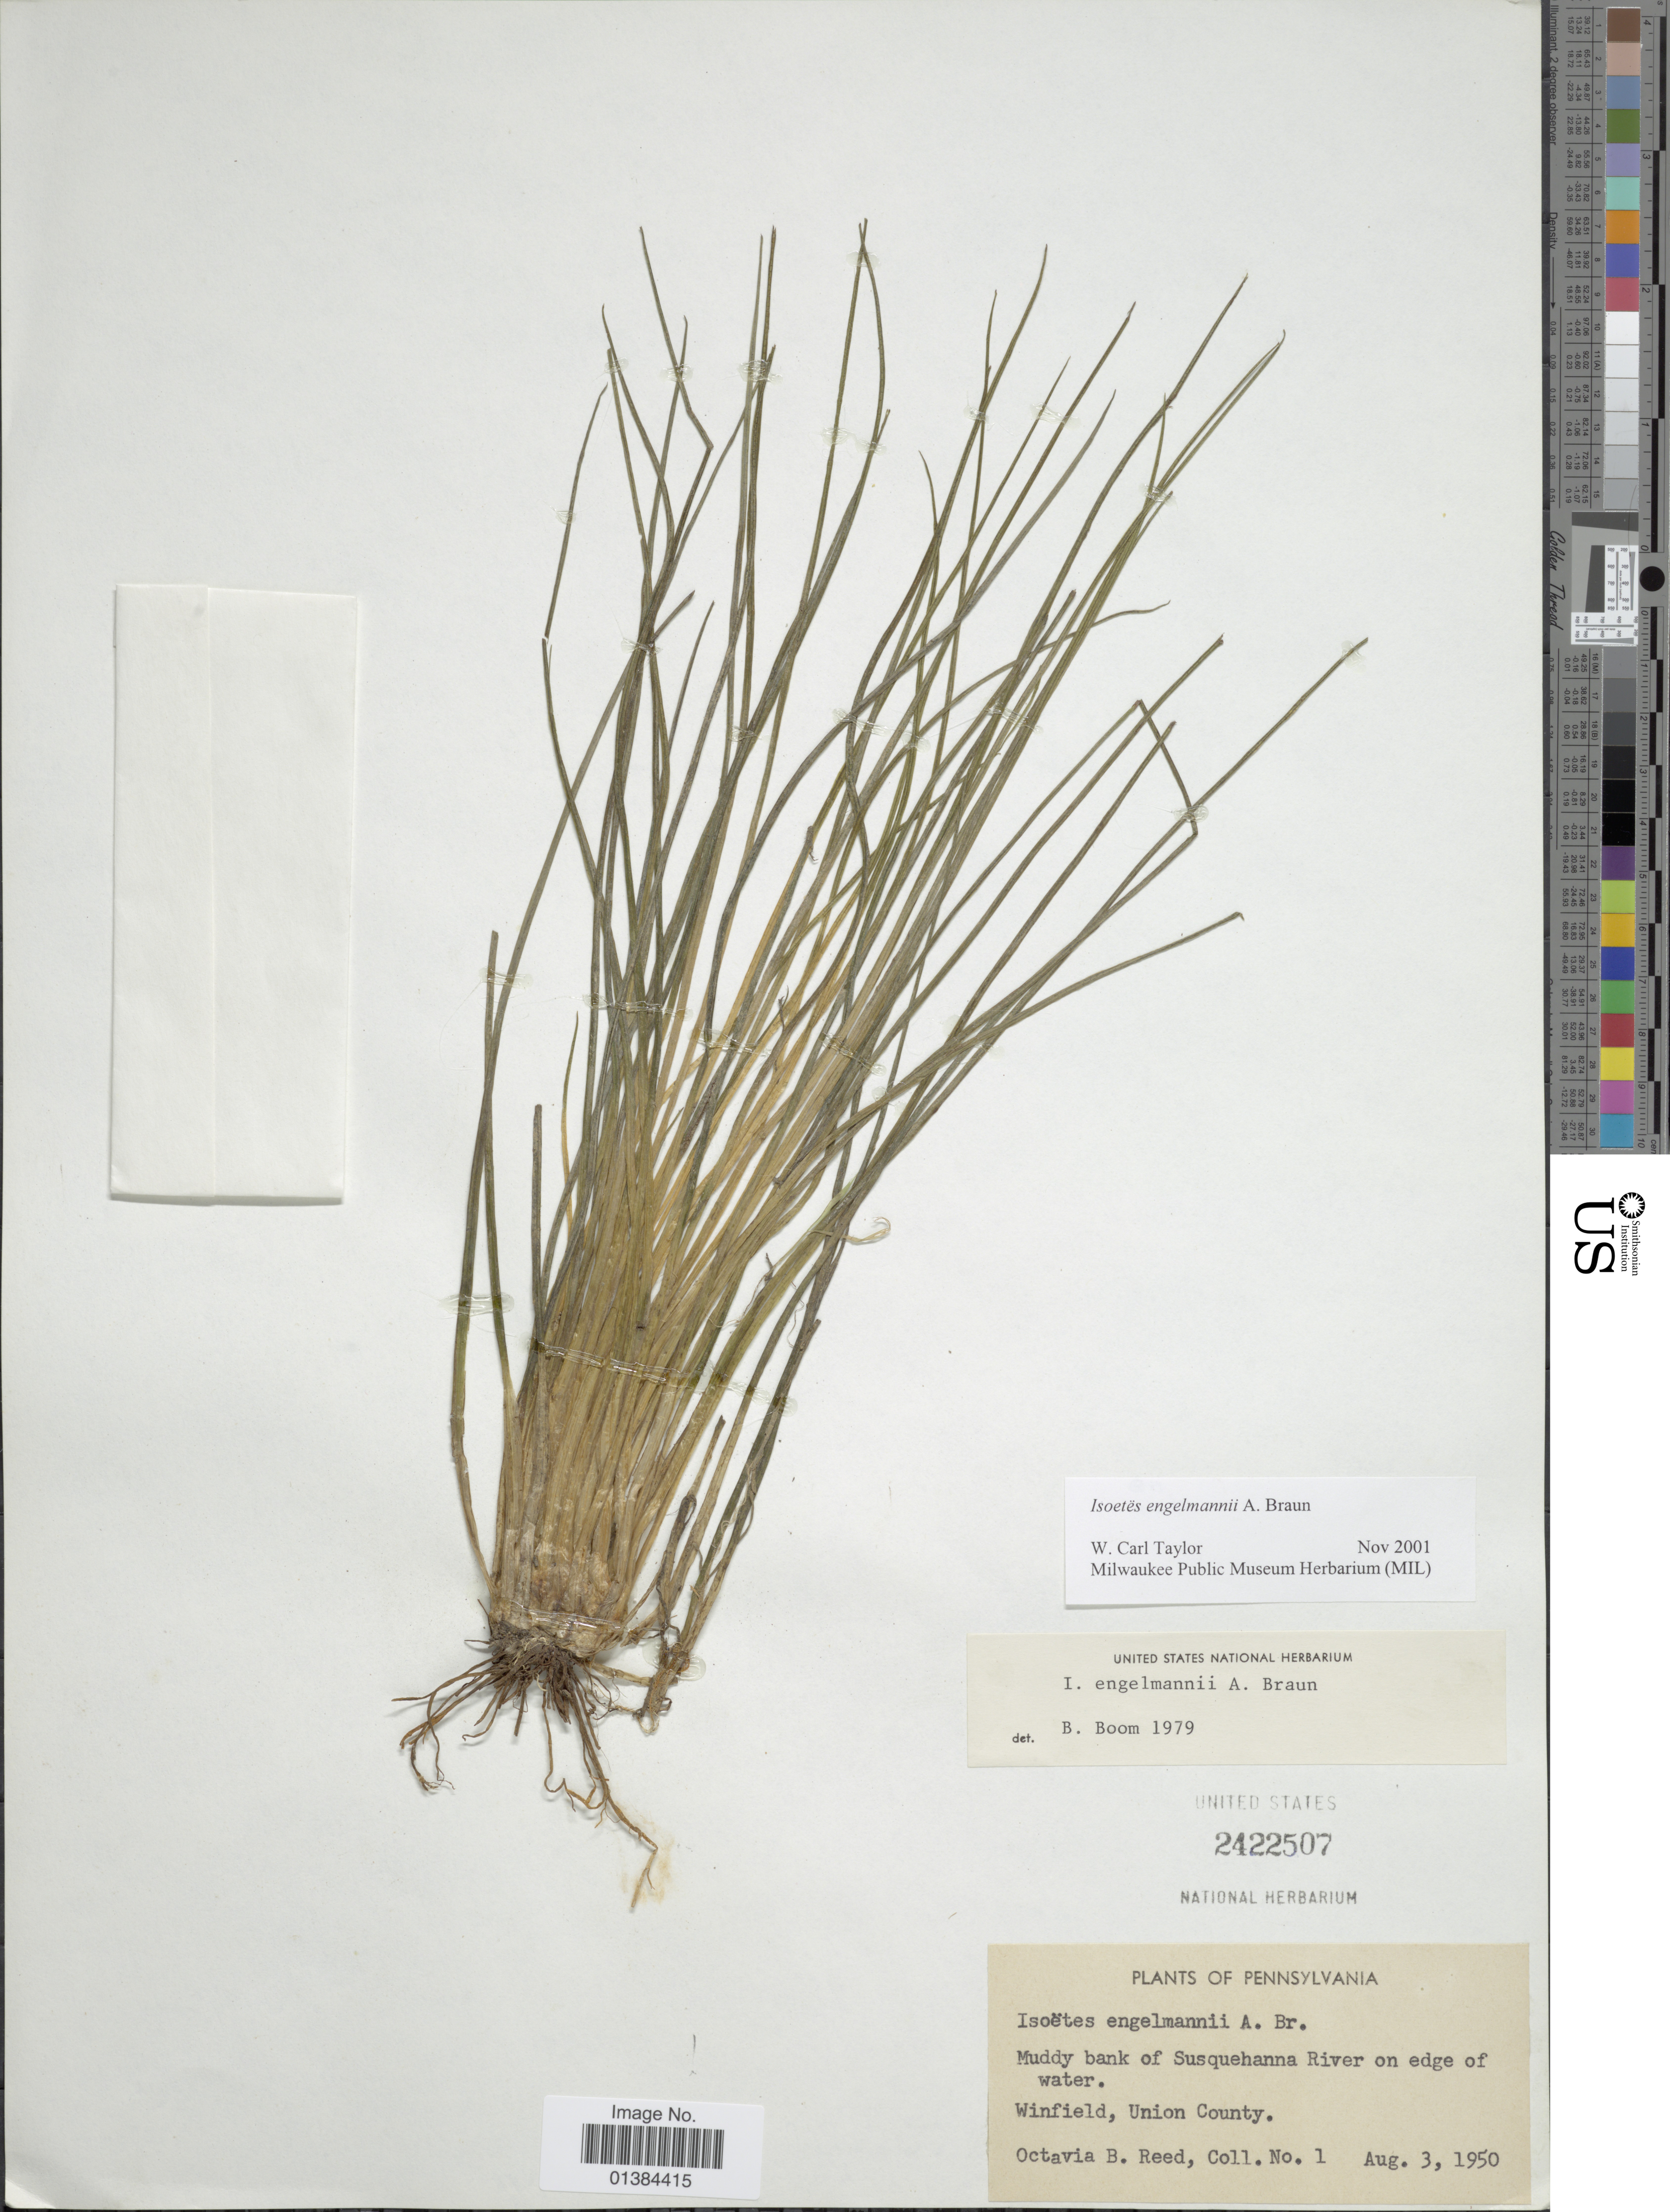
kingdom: Plantae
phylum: Tracheophyta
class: Lycopodiopsida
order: Isoetales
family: Isoetaceae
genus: Isoetes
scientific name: Isoetes engelmannii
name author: A. Braun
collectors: O. Reed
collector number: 1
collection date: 1950-08-03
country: United States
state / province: Pennsylvania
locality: Muddy bank of Susquehanna River on edge of water. Winfield, Union County.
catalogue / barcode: US 2422507